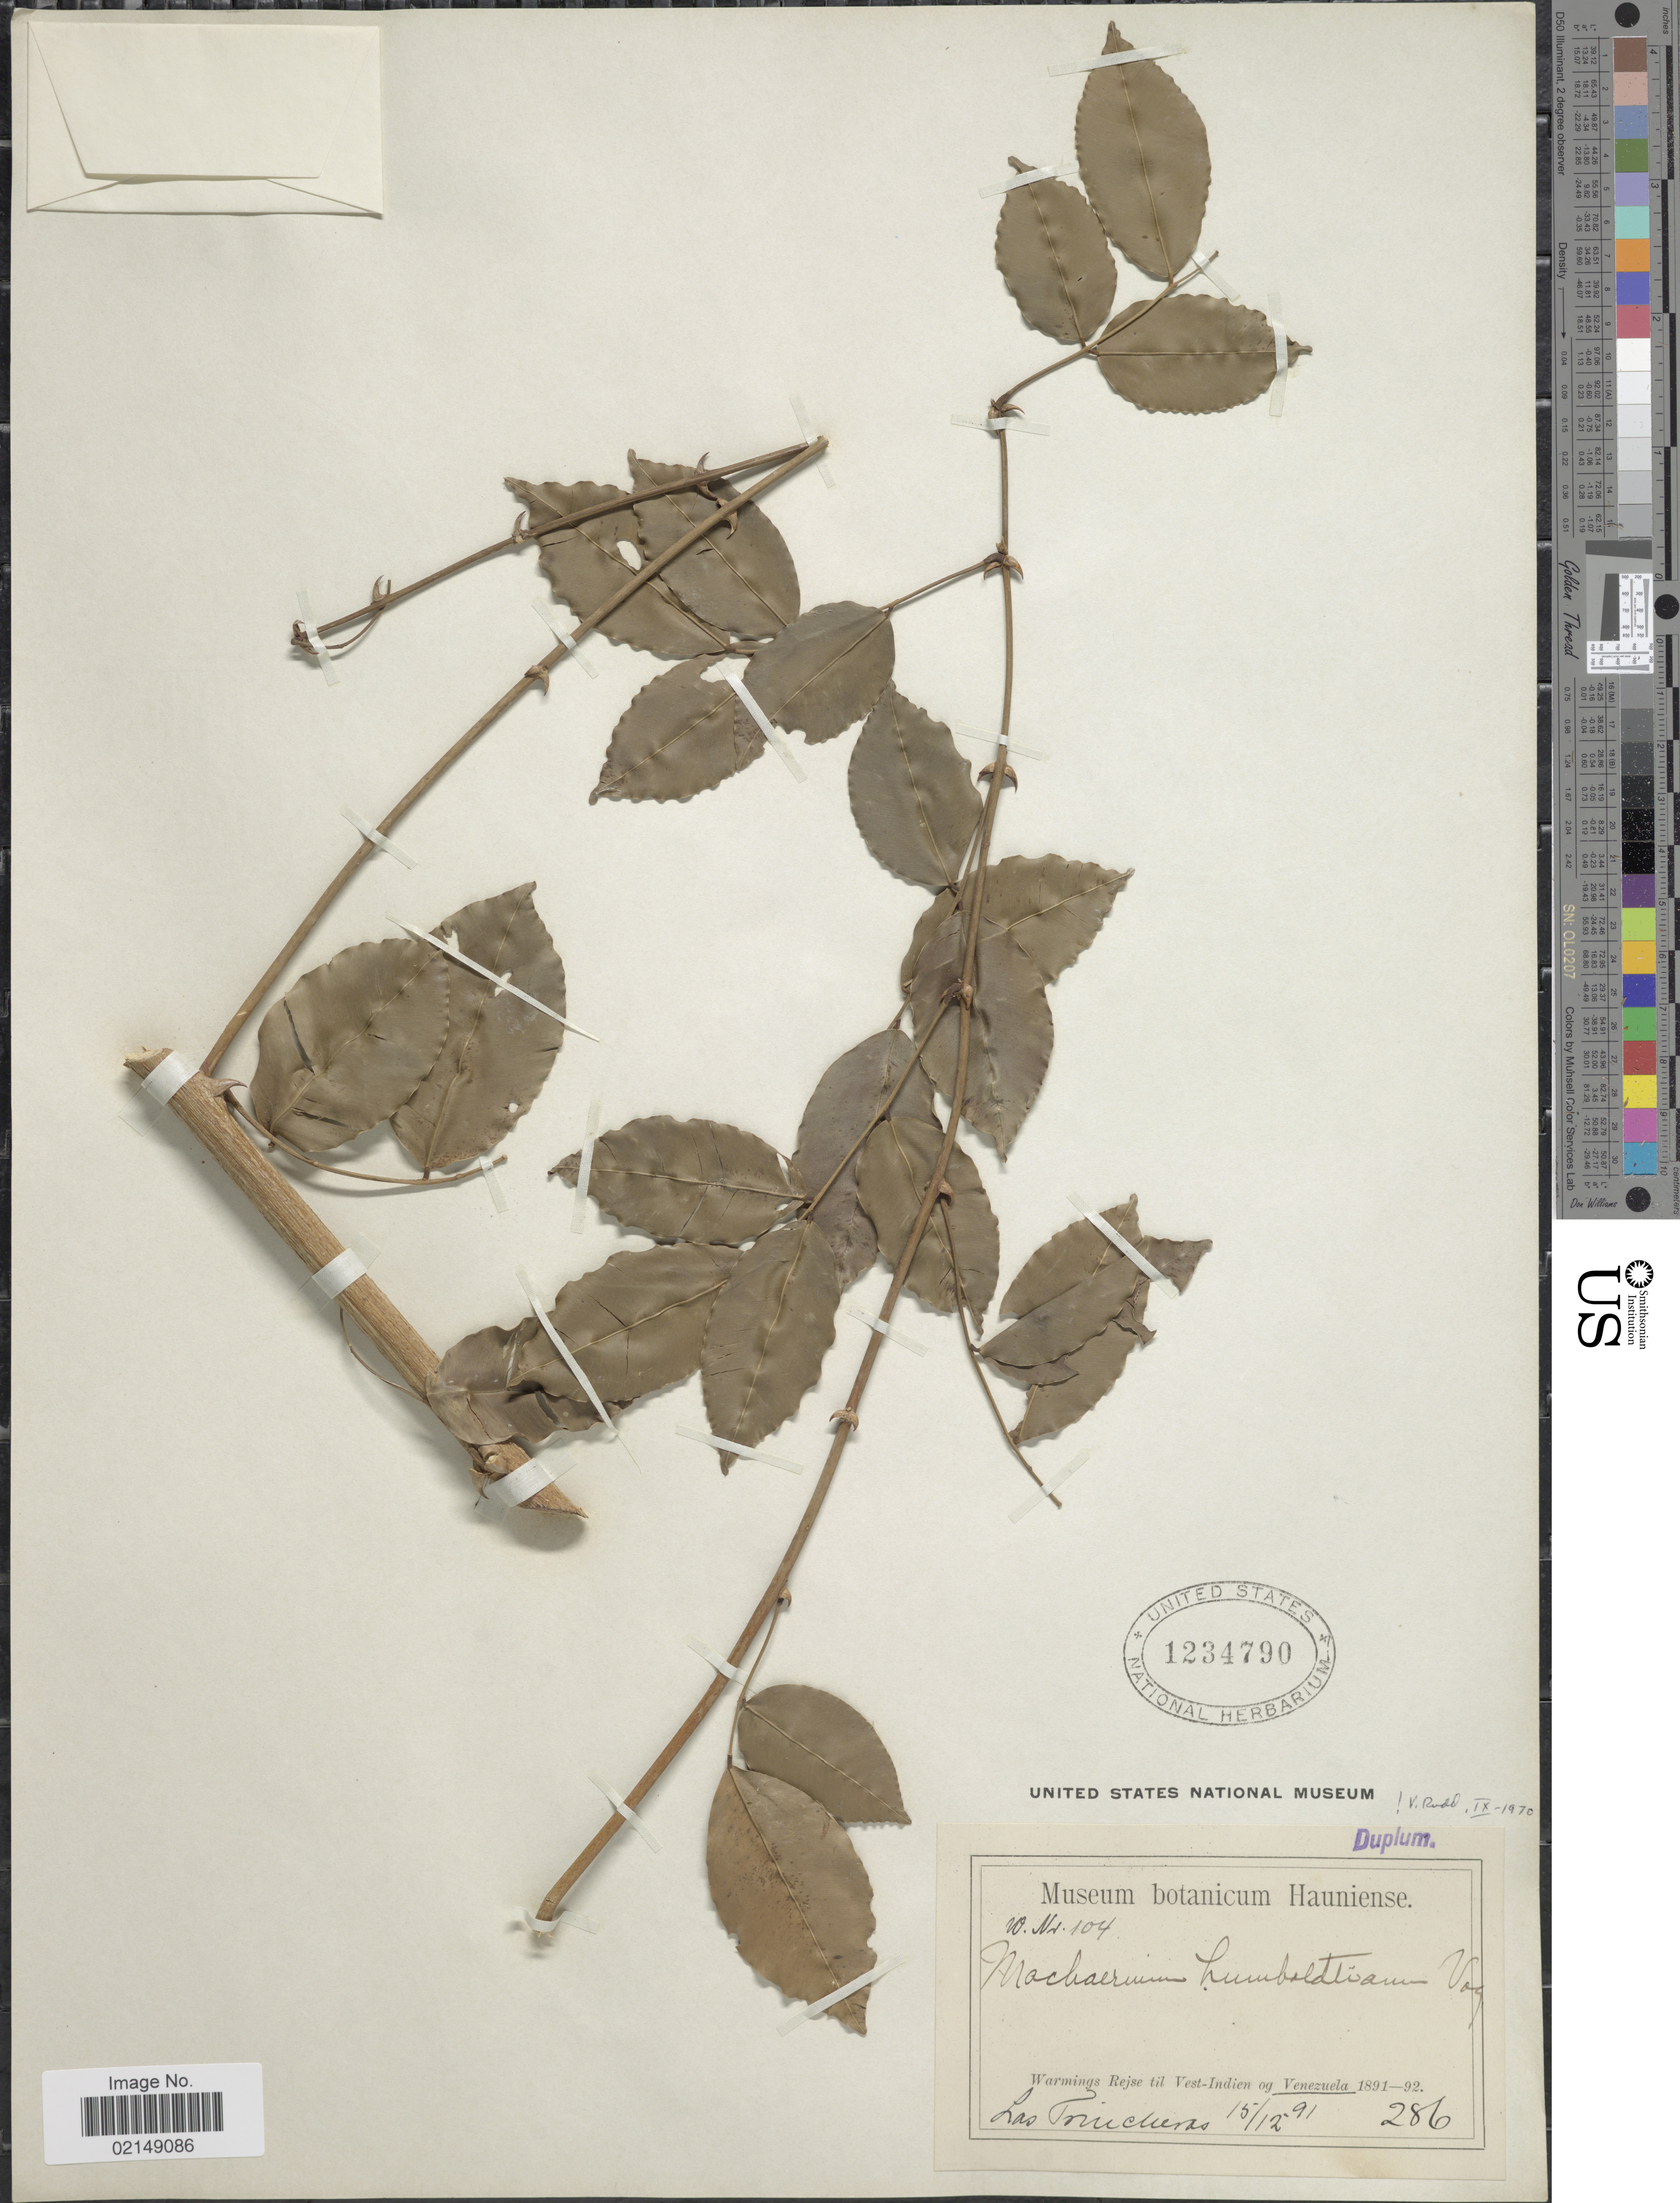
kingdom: Plantae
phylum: Tracheophyta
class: Magnoliopsida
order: Fabales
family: Fabaceae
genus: Machaerium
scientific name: Machaerium humboldtianum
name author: Vogel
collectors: ex Mus. Bot. Hauniense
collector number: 104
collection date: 1891-12-15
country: Venezuela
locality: Warmings Rejse til Vest-Indien og Venezuela, Las Trincheras.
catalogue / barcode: US 1234790